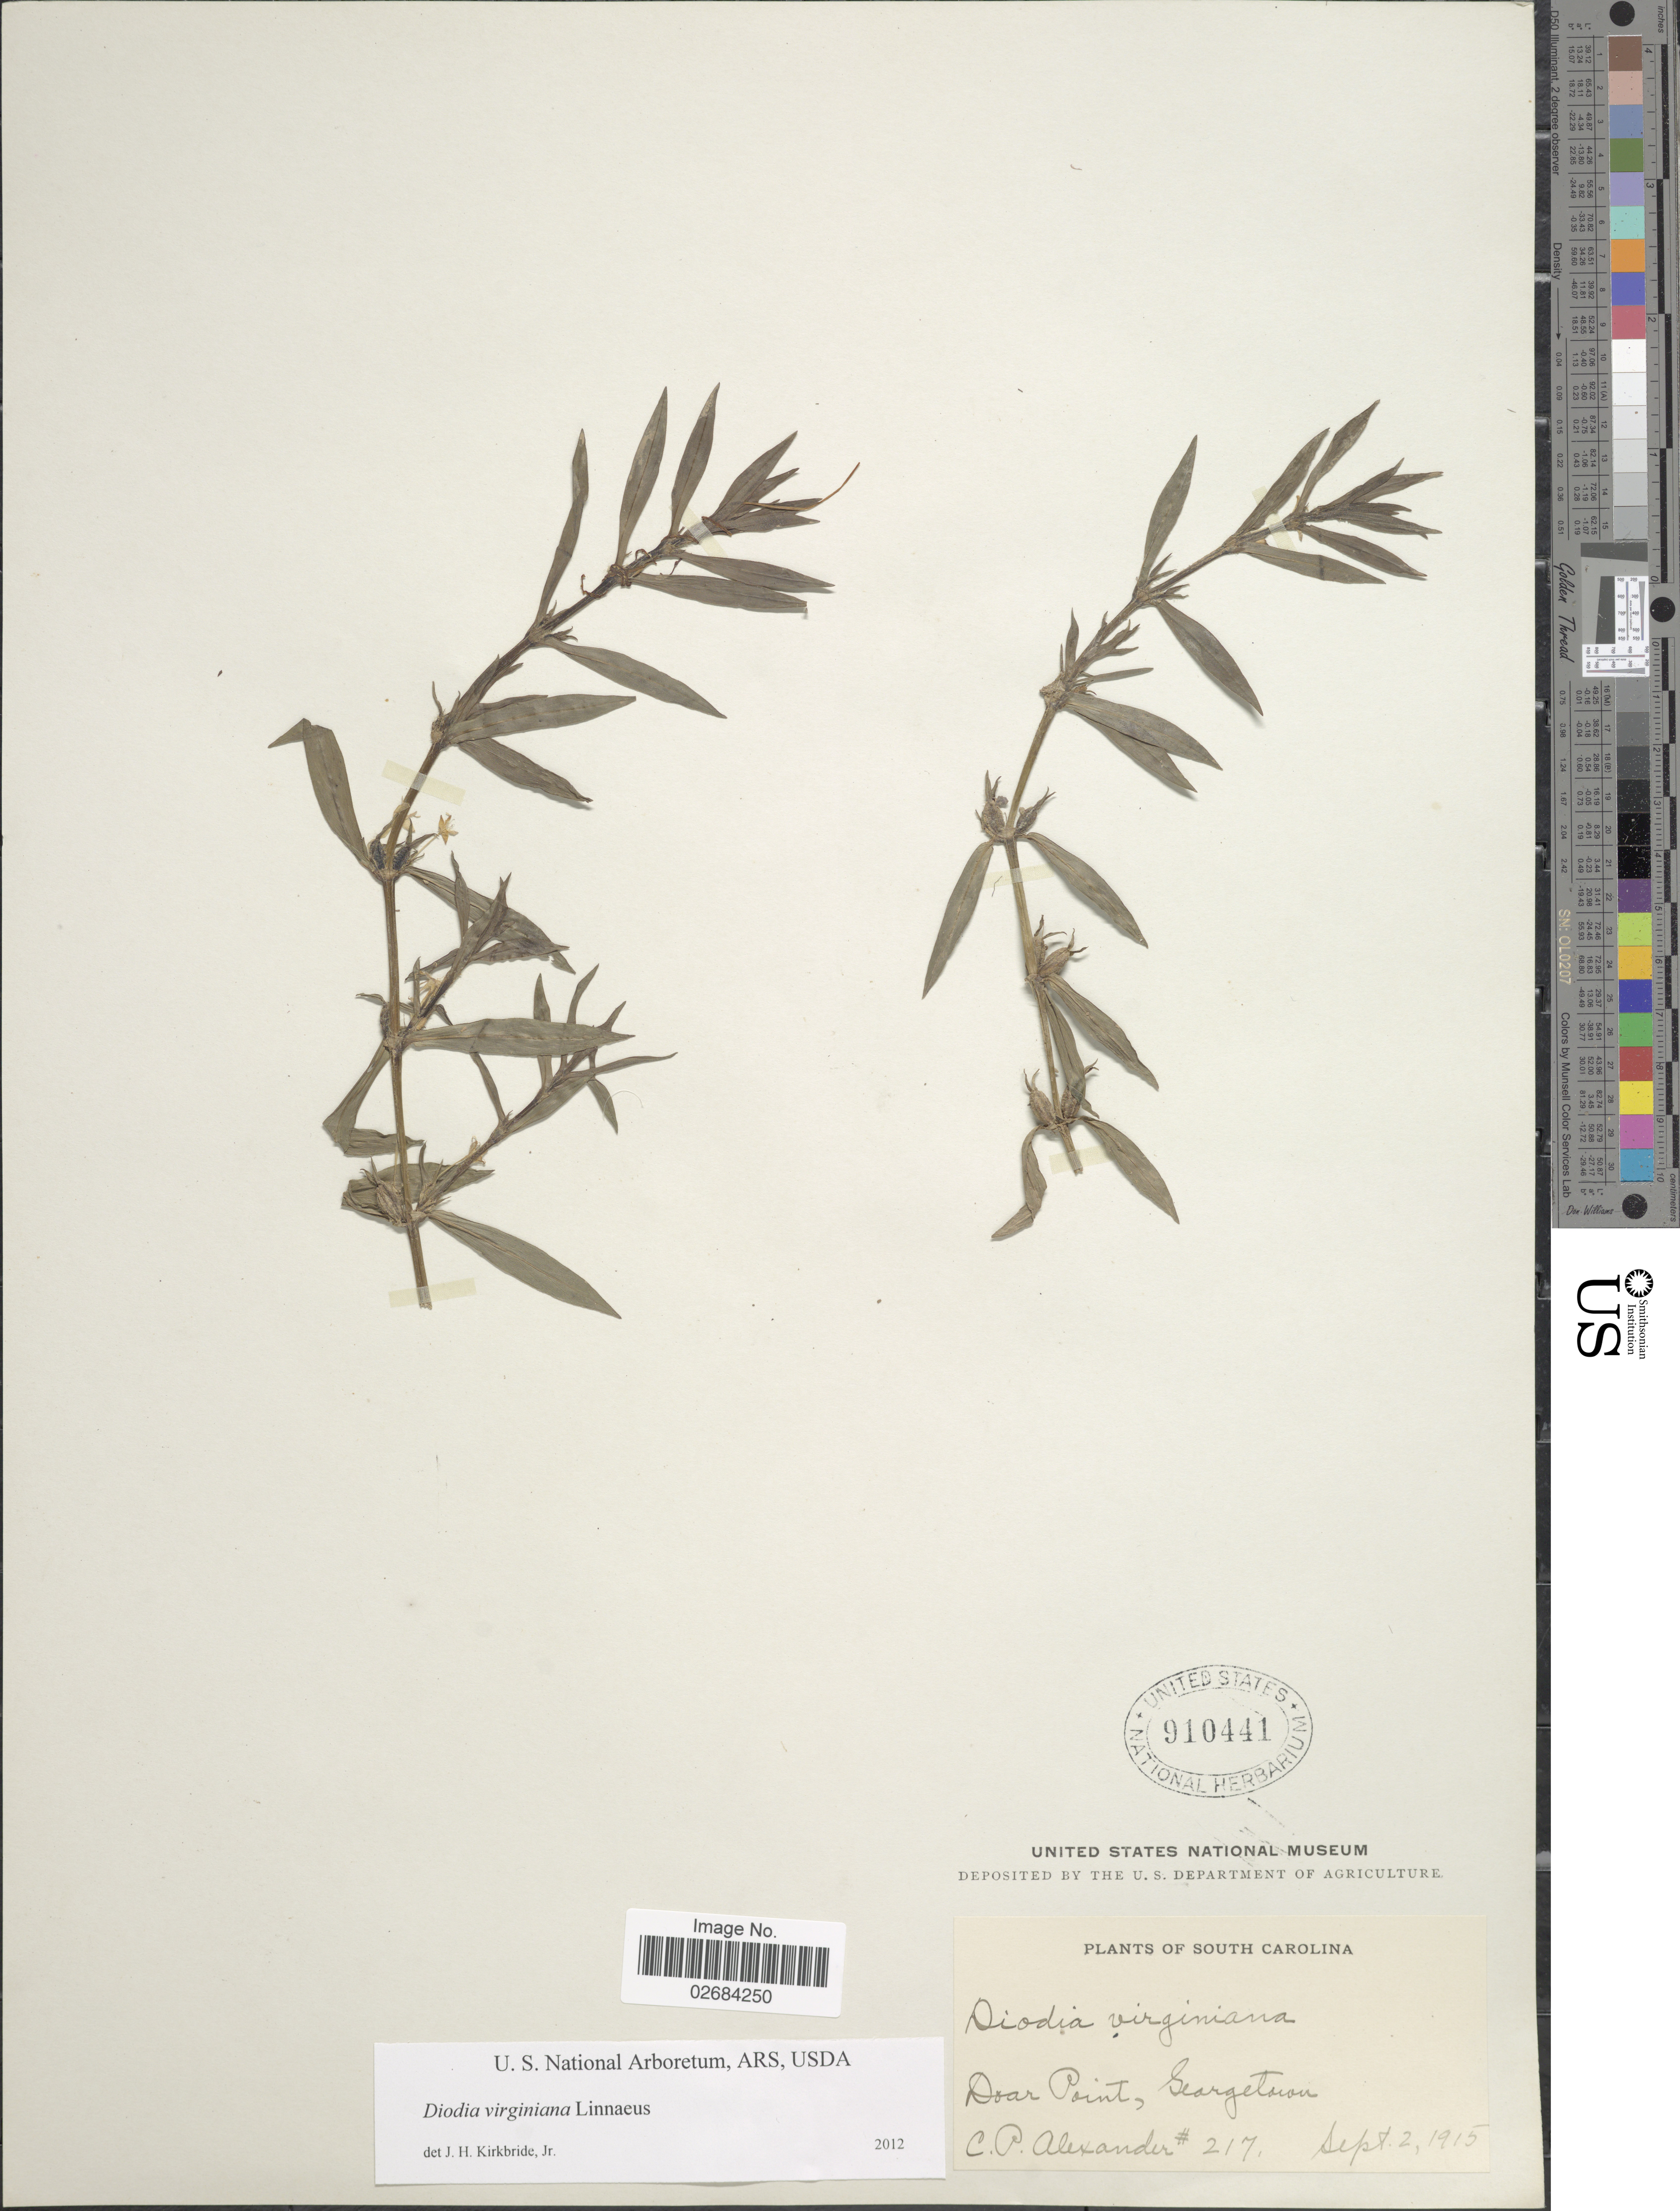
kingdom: Plantae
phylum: Tracheophyta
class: Magnoliopsida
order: Gentianales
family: Rubiaceae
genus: Diodia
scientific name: Diodia virginiana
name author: L.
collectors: C. P. Alexander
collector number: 217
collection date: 1915-09-02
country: United States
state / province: South Carolina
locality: Doar Point, Georgetown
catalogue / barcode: US 910441